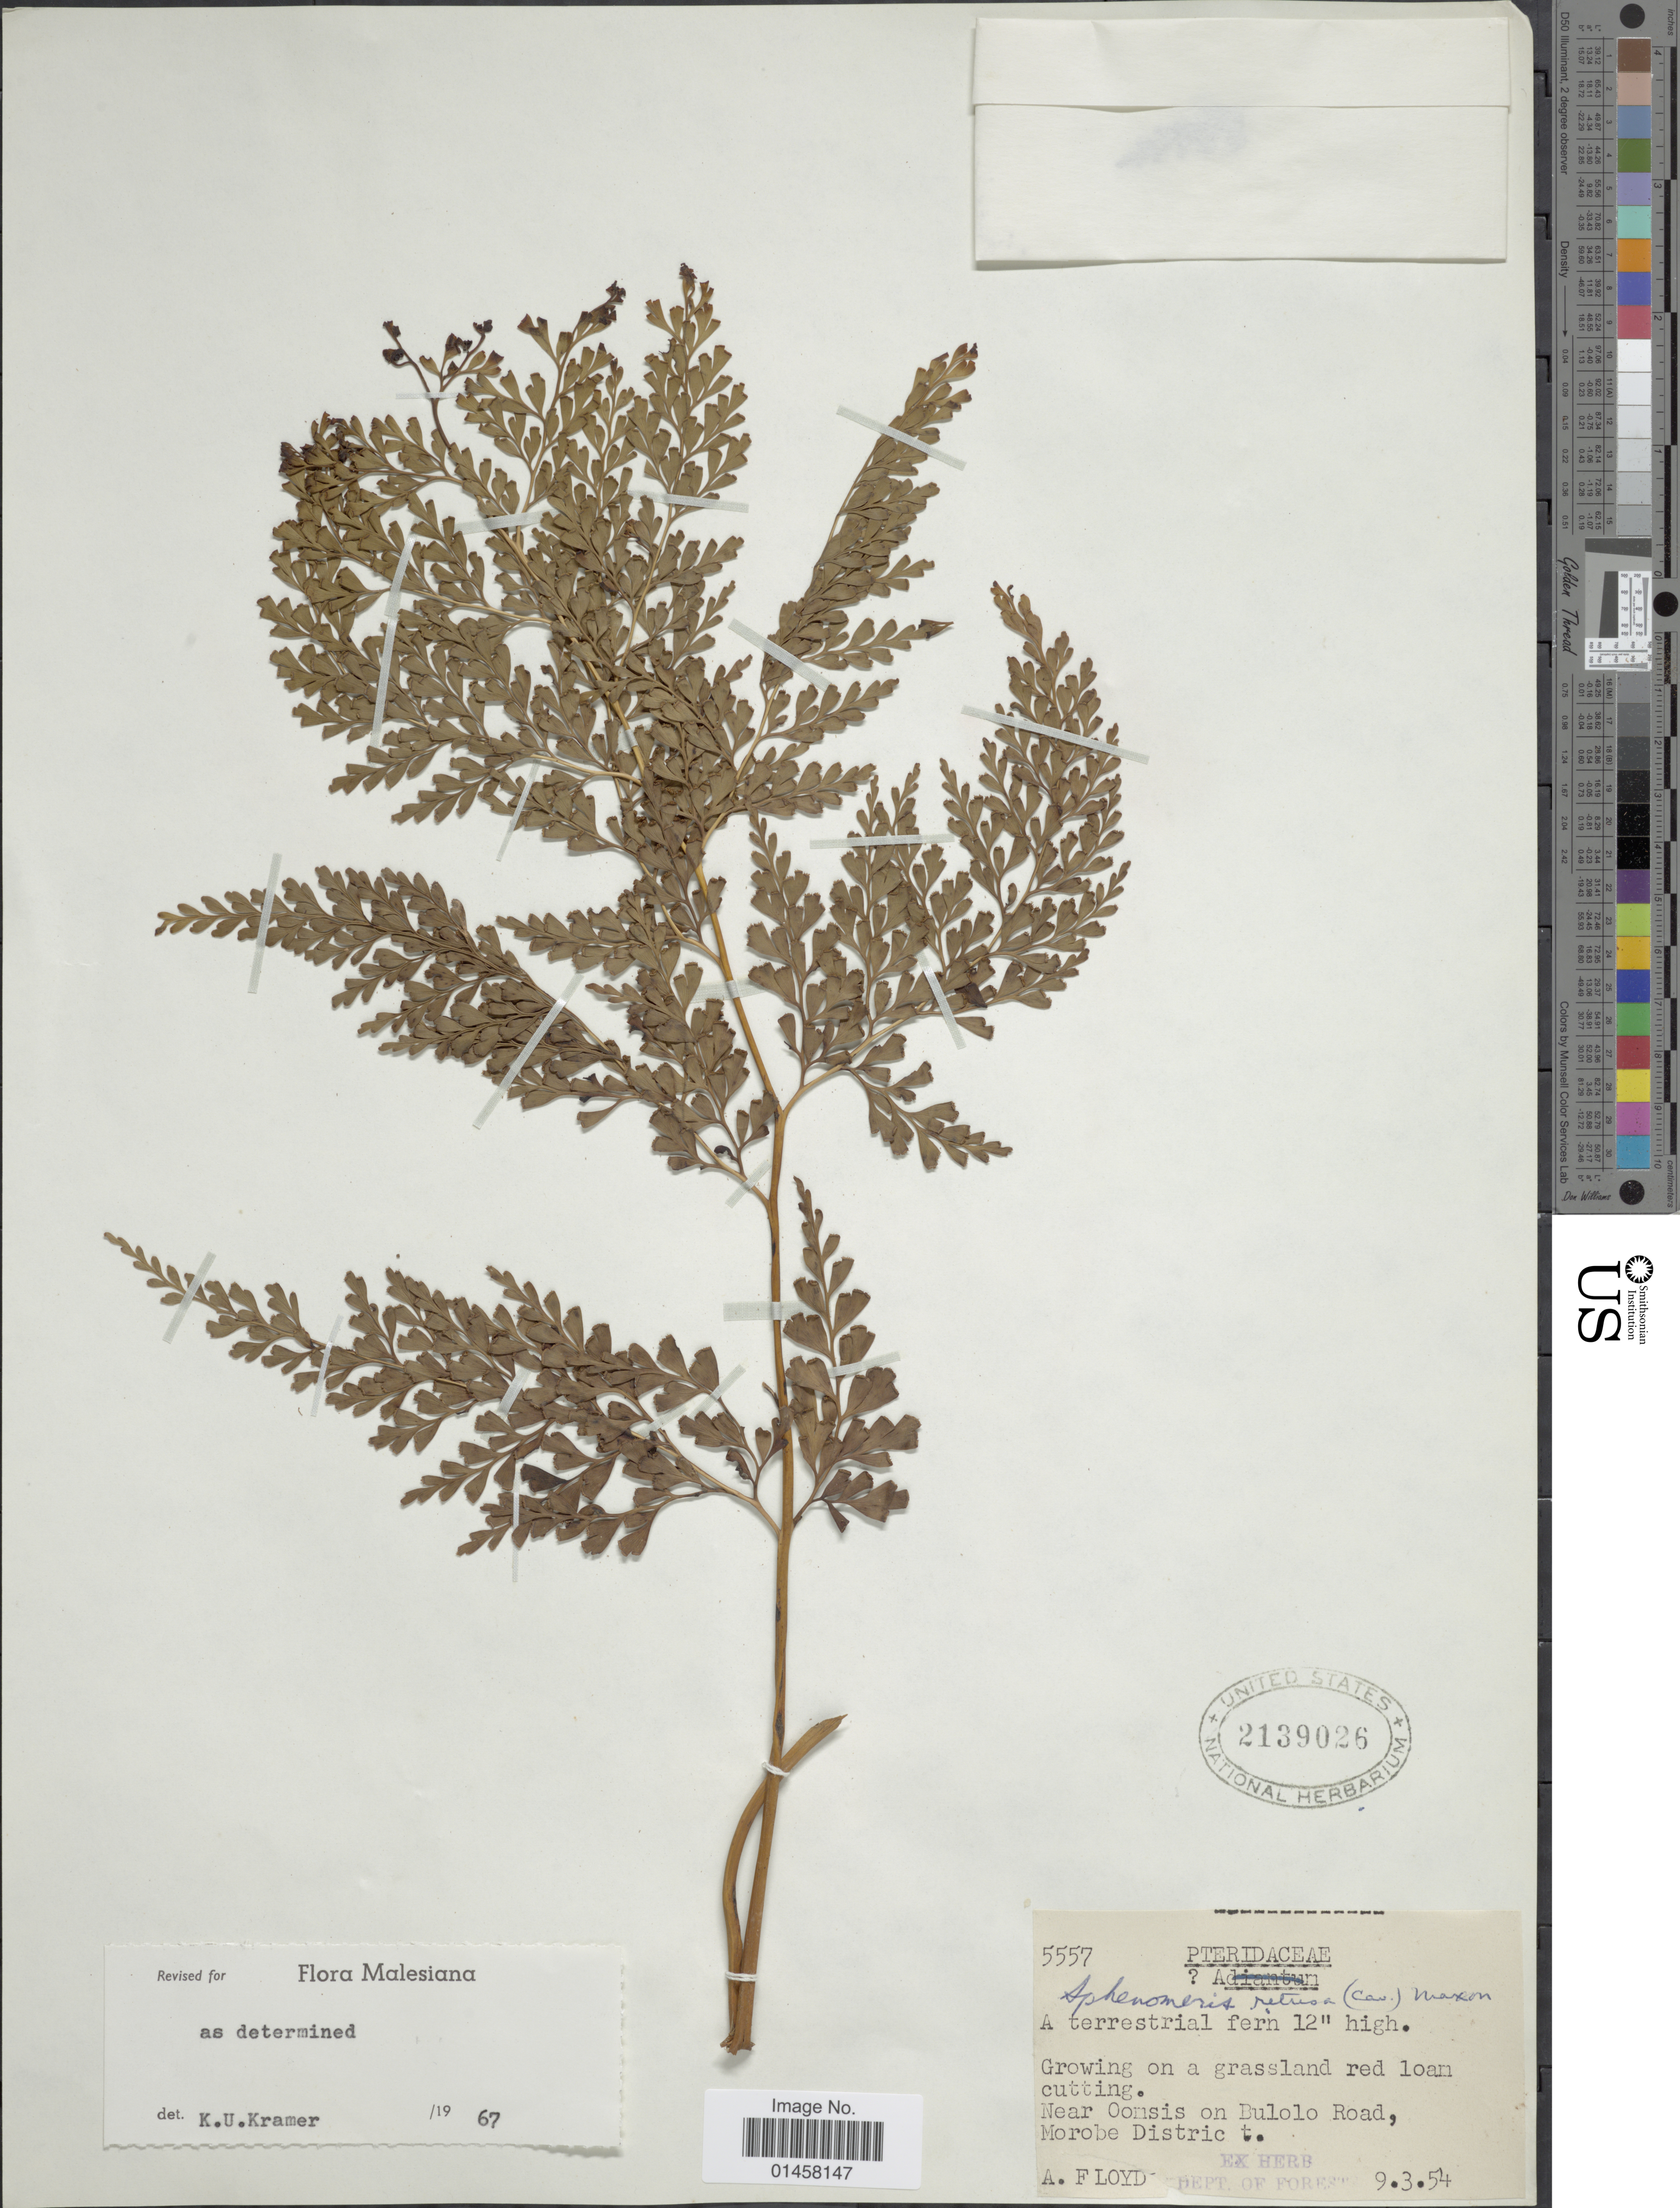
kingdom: Plantae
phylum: Tracheophyta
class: Polypodiopsida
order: Polypodiales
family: Lindsaeaceae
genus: Sphenomeris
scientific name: Sphenomeris retusa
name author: (Cav.) Maxim.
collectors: A. Floyd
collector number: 5557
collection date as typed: Transcribed d/m/y: 9/3/54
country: Papua New Guinea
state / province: Morobe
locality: Near Oomsis on Bulolo Road, Morobe District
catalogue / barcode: US 2139026